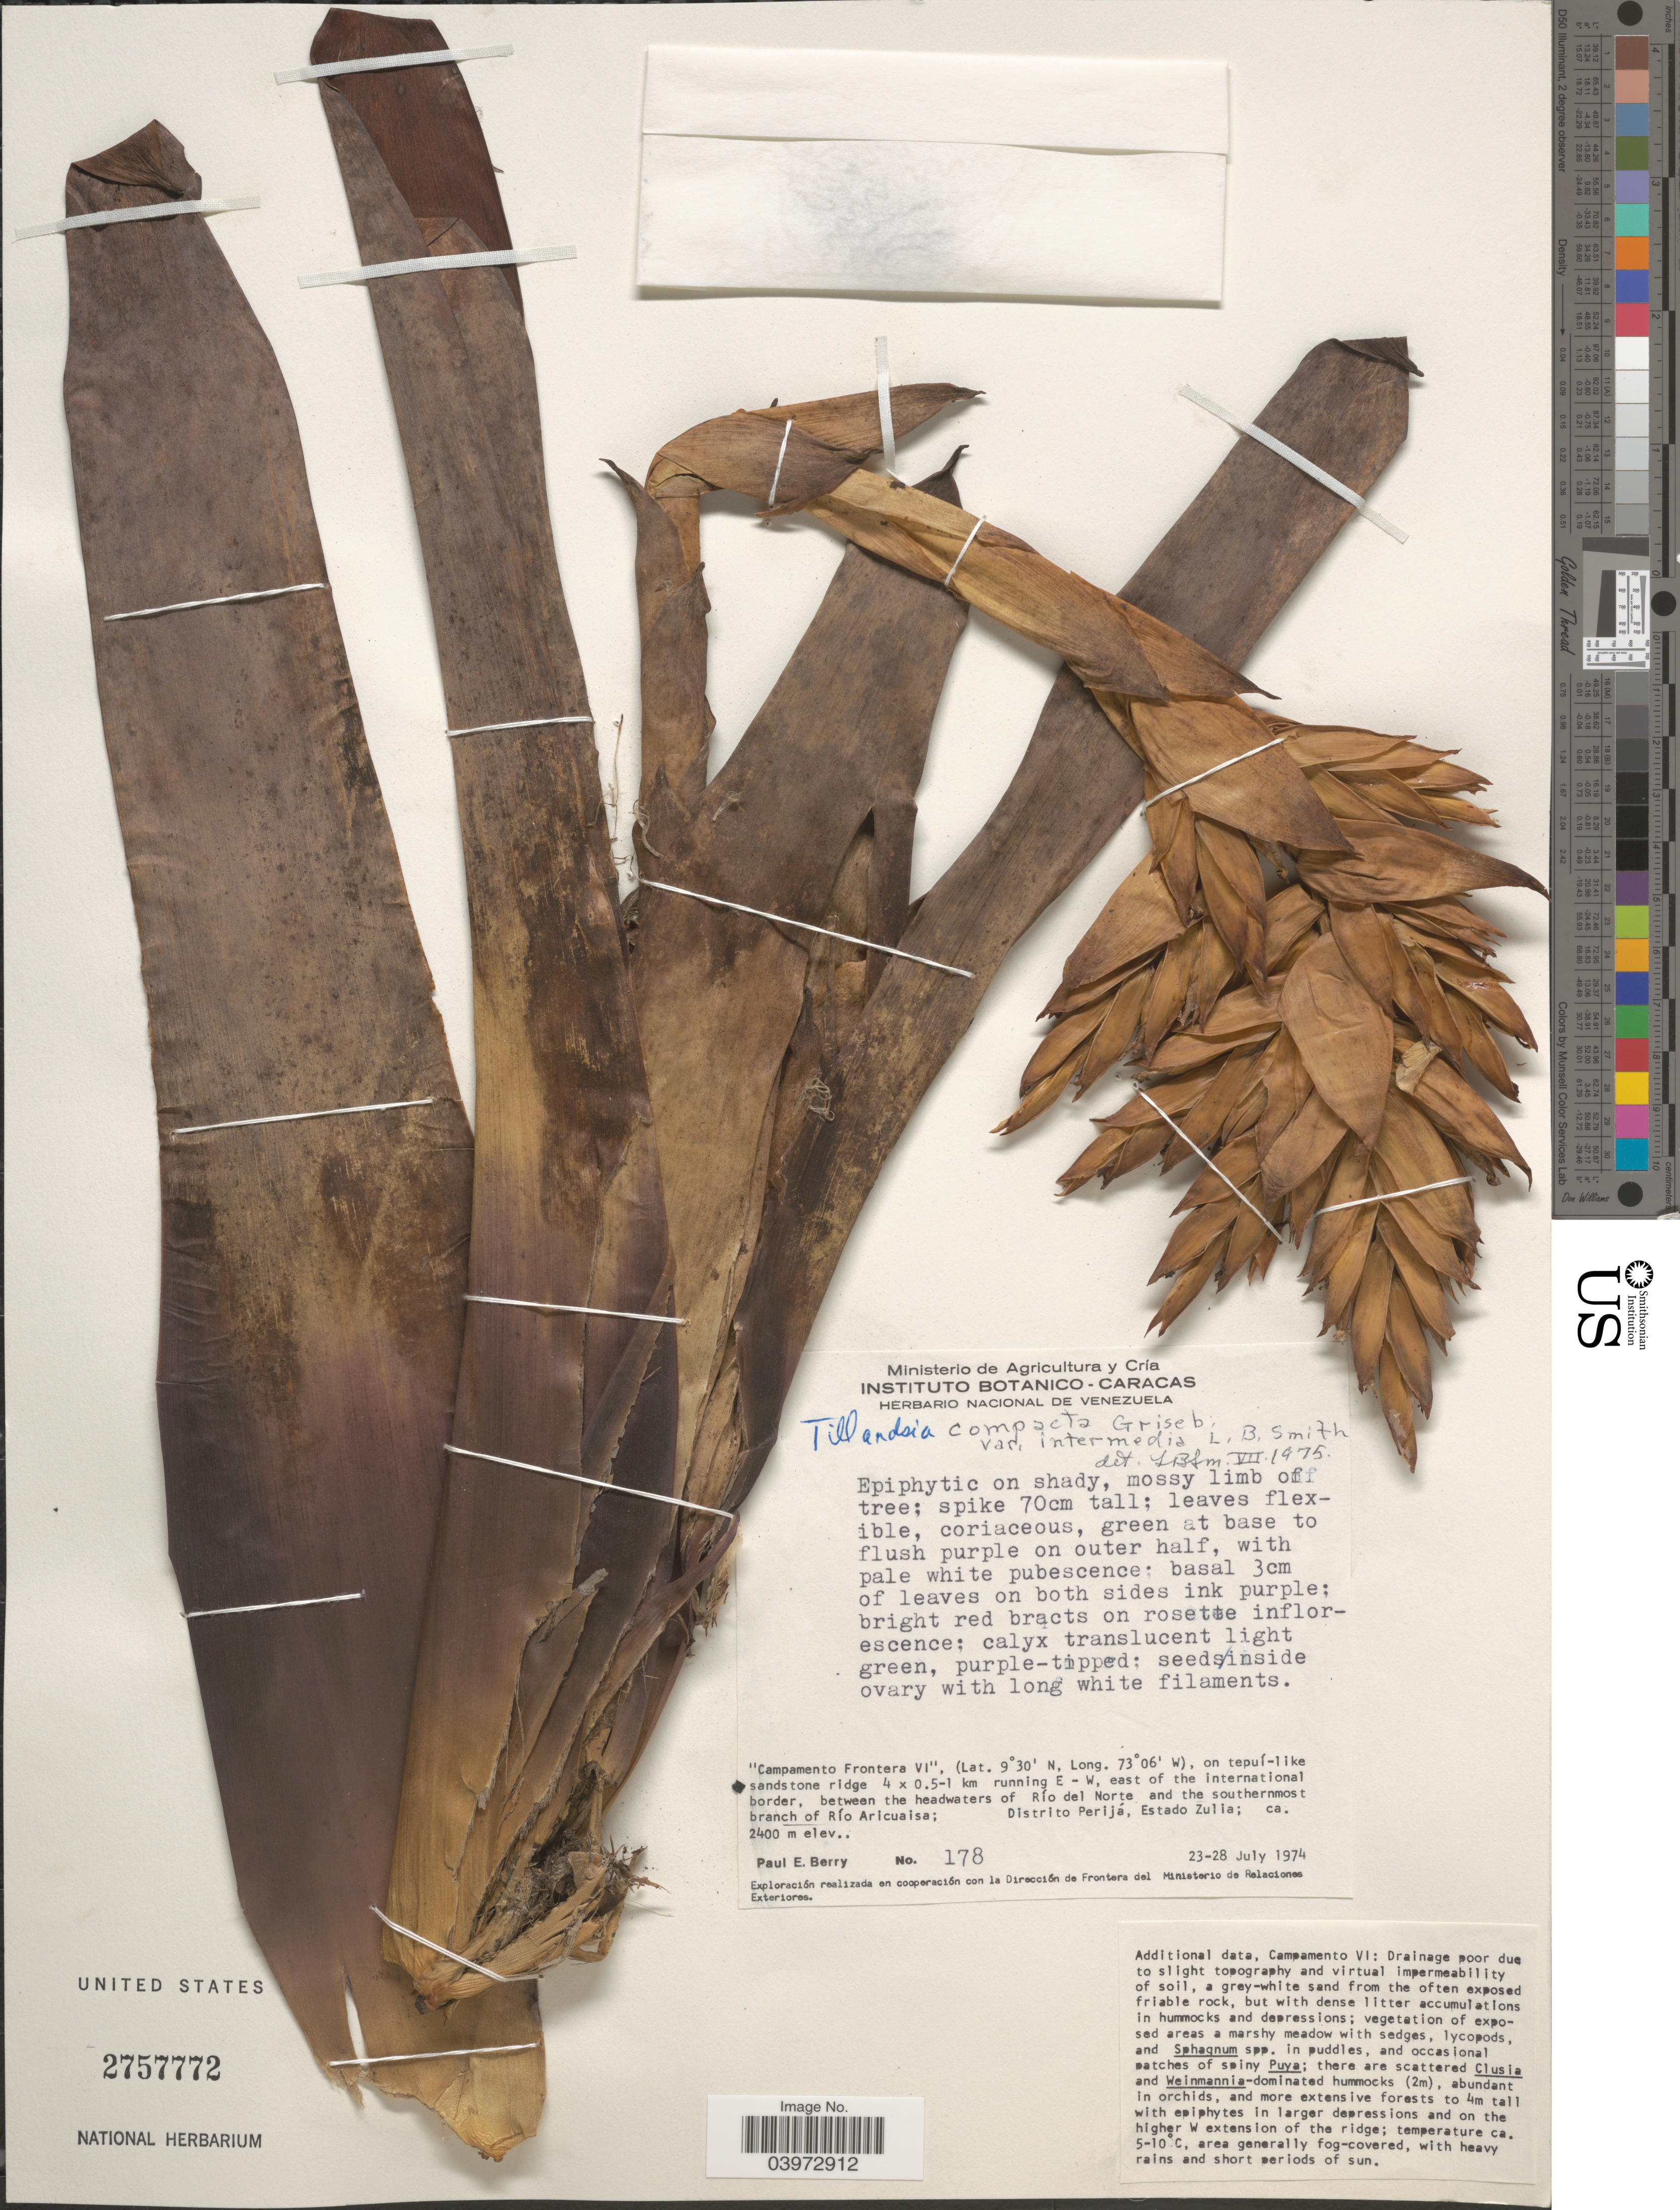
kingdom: Plantae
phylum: Tracheophyta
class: Liliopsida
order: Poales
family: Bromeliaceae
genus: Tillandsia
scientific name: Tillandsia compacta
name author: Griseb.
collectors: P. E. Berry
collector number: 178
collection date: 1974-07-23/1974-07-28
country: Venezuela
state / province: Zulia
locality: Campamento Frontera VI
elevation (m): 2400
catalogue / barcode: US 2757772